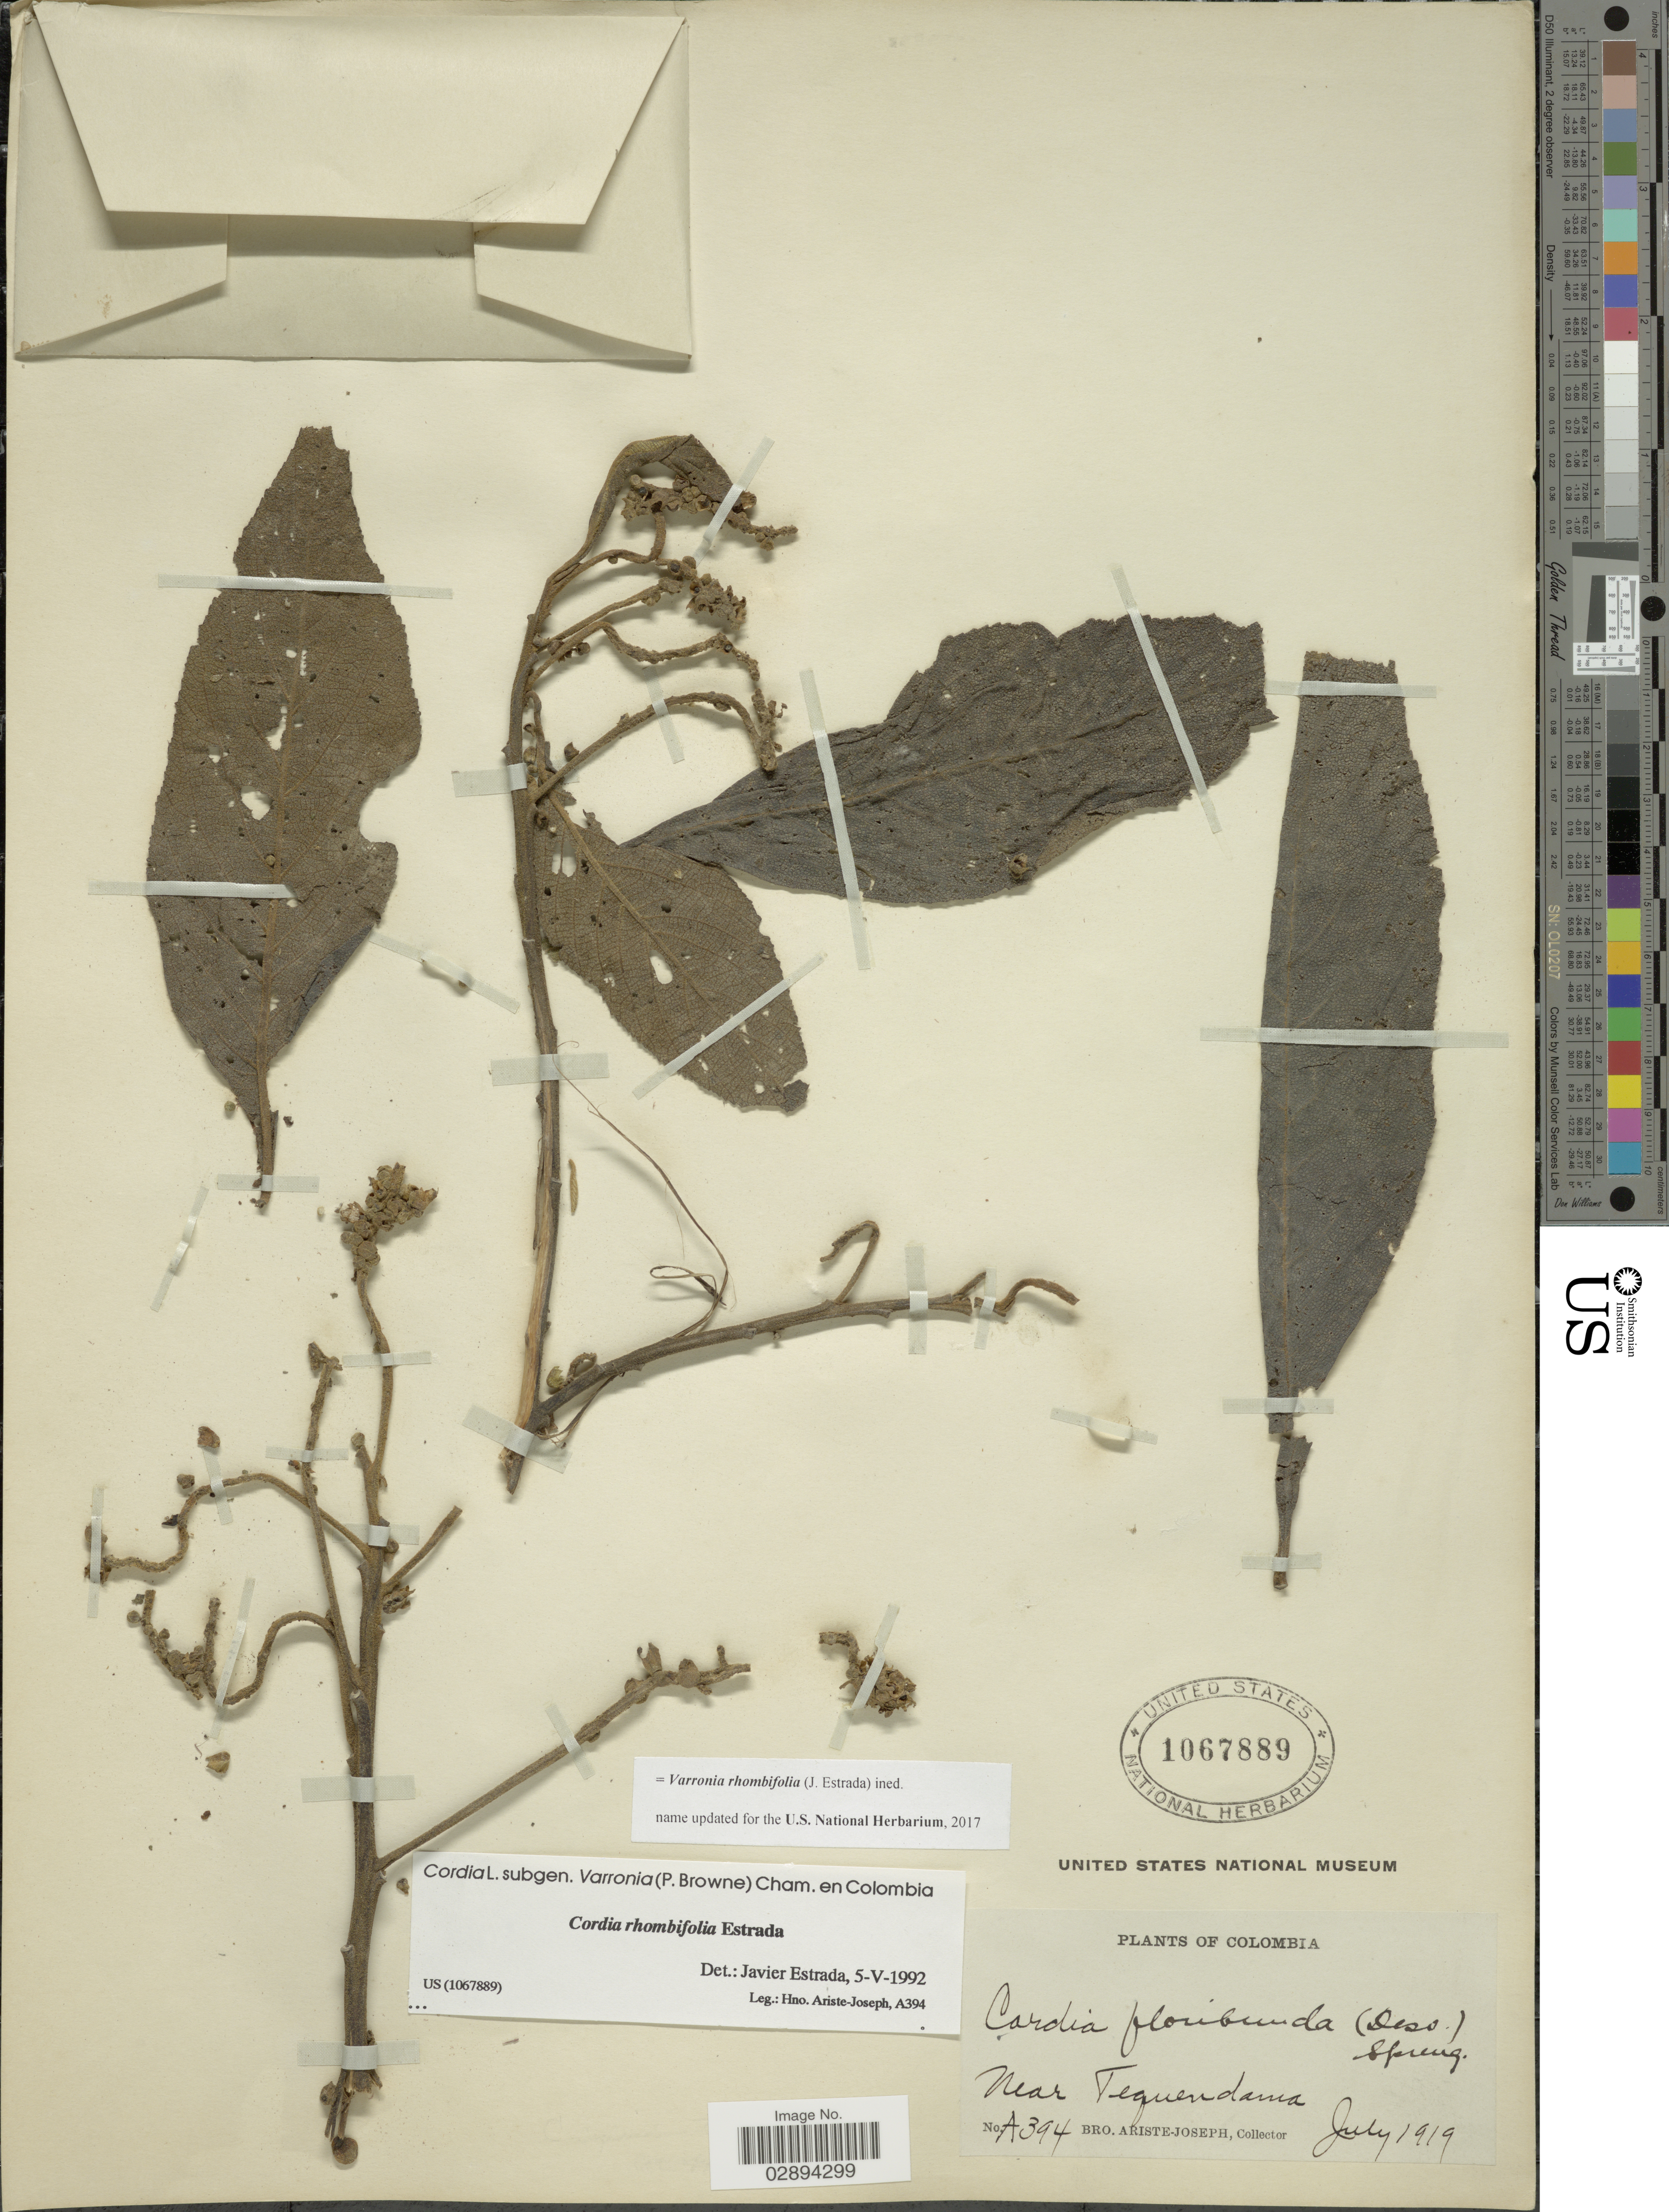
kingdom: Plantae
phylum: Tracheophyta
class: Magnoliopsida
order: Boraginales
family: Cordiaceae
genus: Varronia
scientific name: Varronia rhombifolia (J. Estrada) comb. nov. ined.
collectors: Bro. Ariste-Joseph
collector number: A394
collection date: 1919-07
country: Colombia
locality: Near Tequendama.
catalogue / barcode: US 1067889